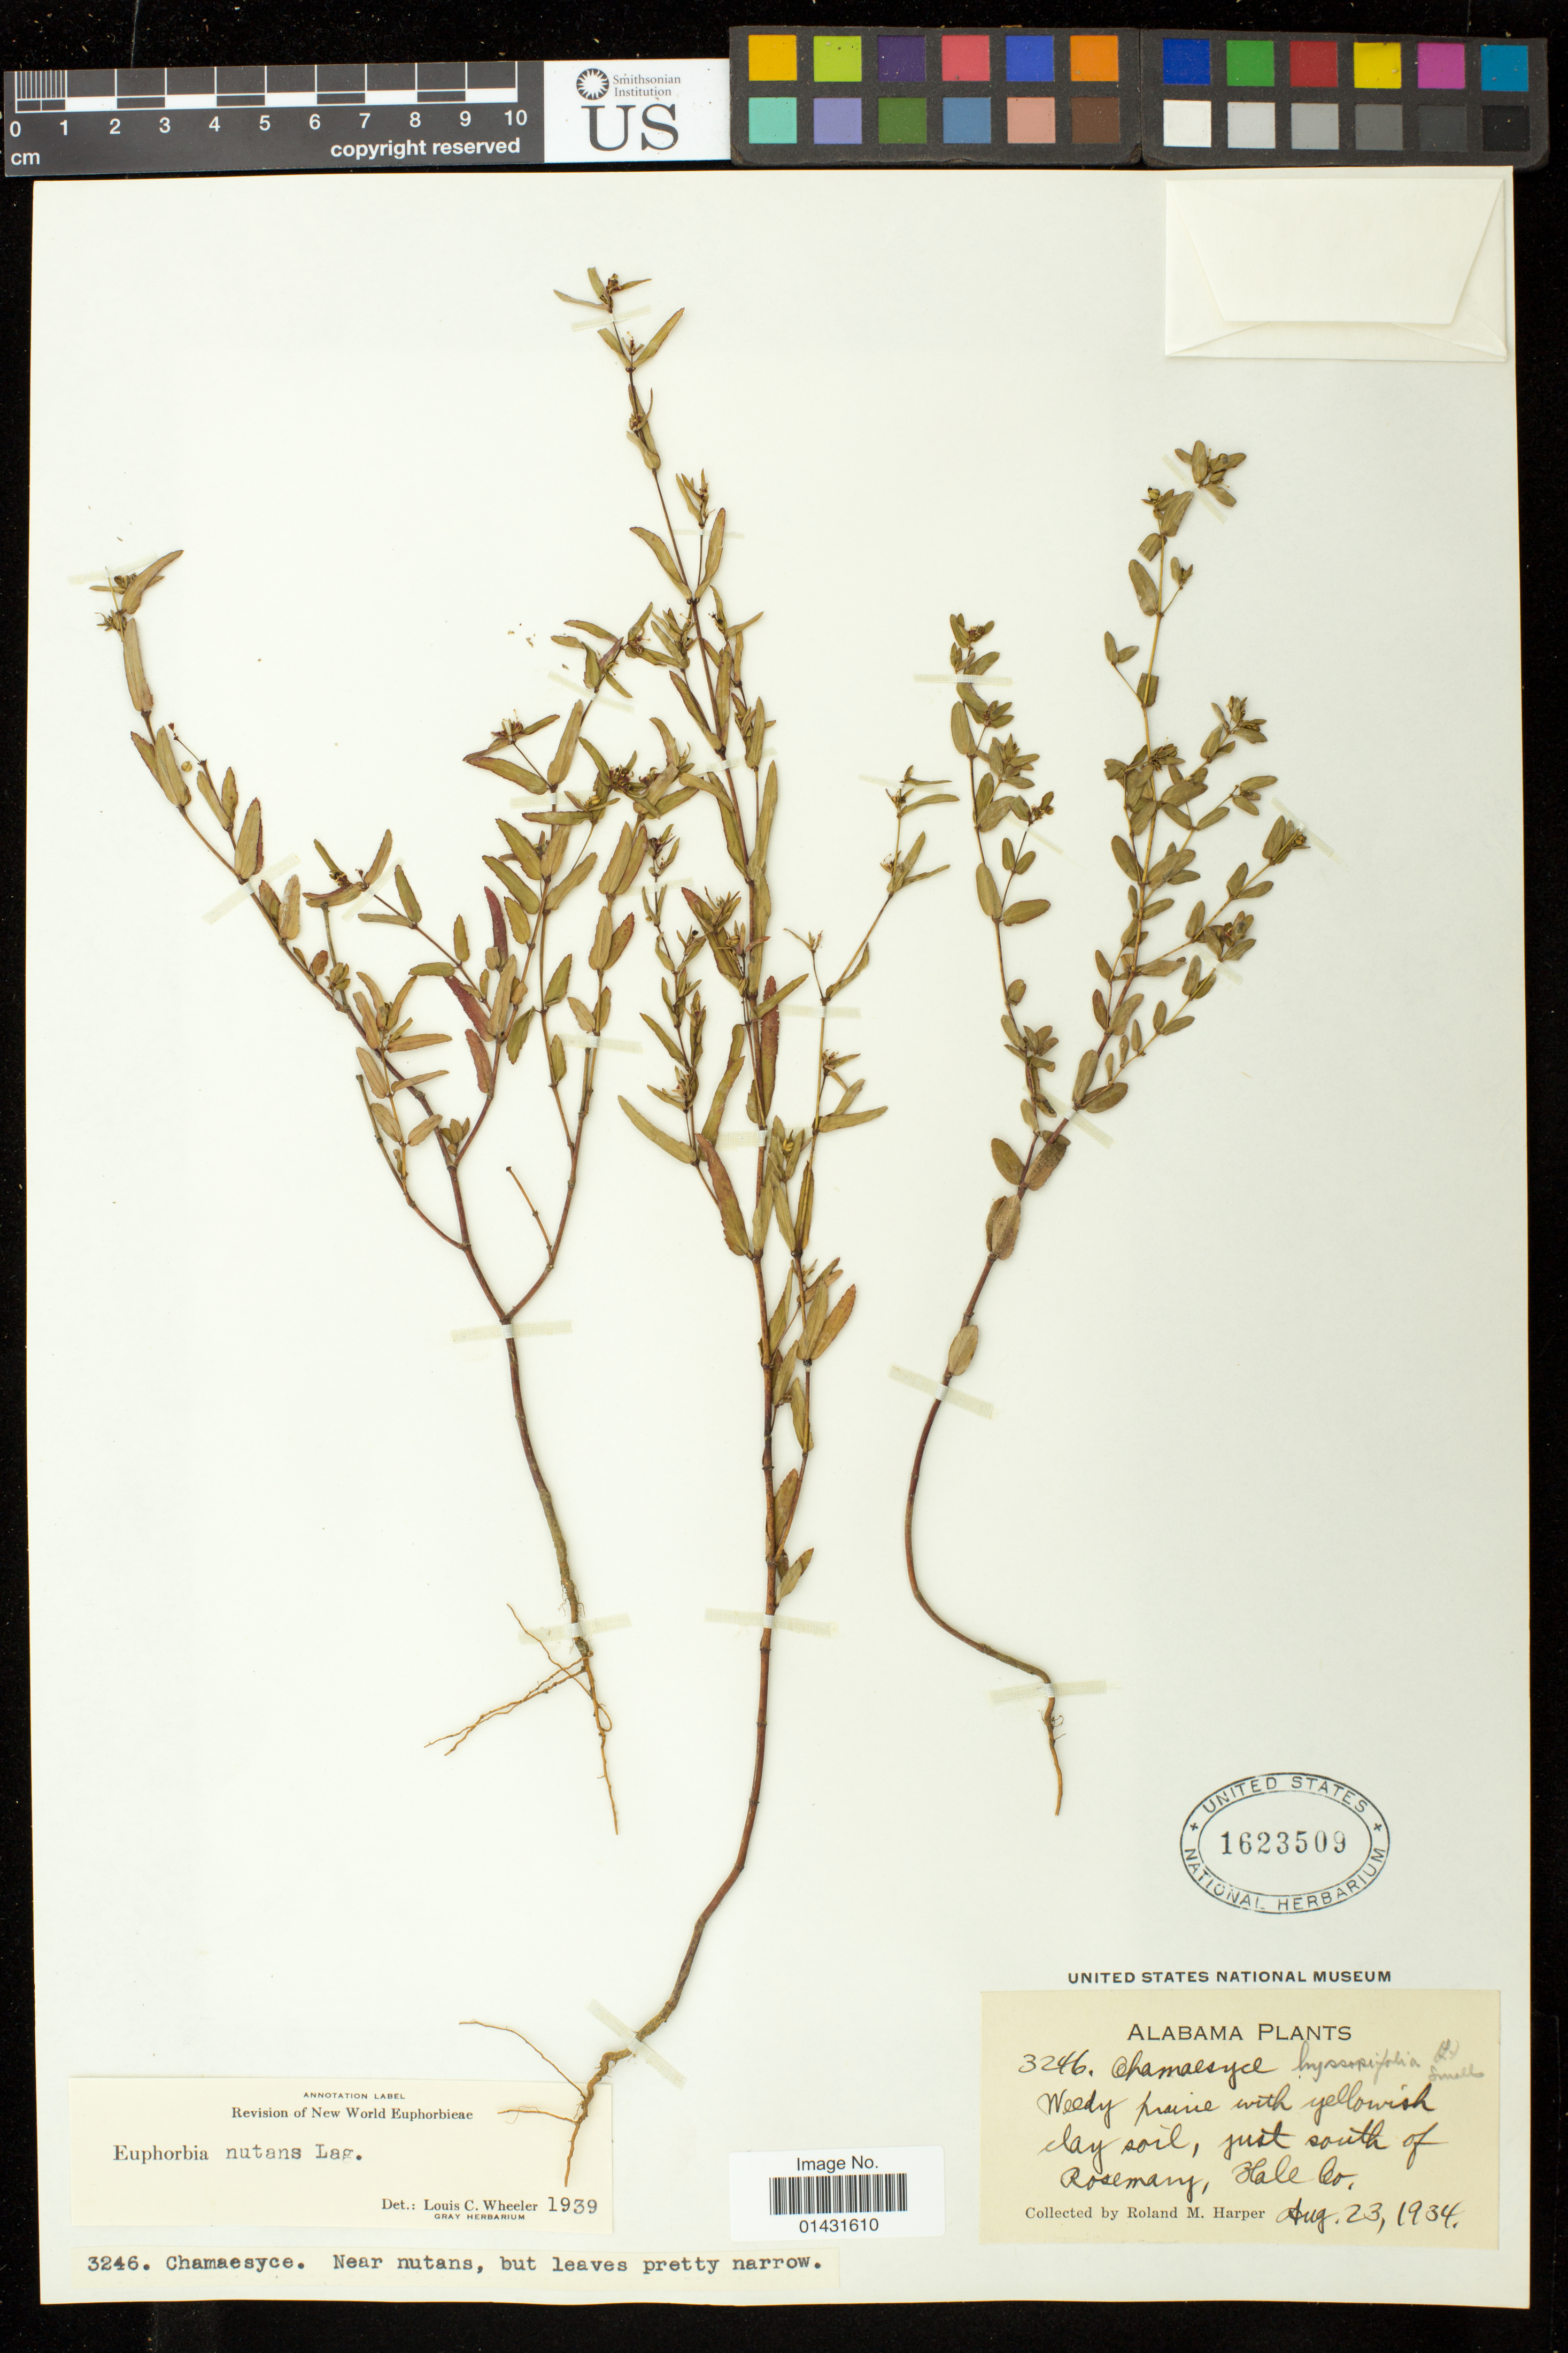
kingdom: Plantae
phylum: Tracheophyta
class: Magnoliopsida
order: Malpighiales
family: Euphorbiaceae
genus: Euphorbia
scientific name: Euphorbia hypericifolia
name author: L.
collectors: R. M. Harper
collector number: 3246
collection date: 1934-08-23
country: United States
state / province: Alabama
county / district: Hale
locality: Just south of Rosemary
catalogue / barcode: US 1623509